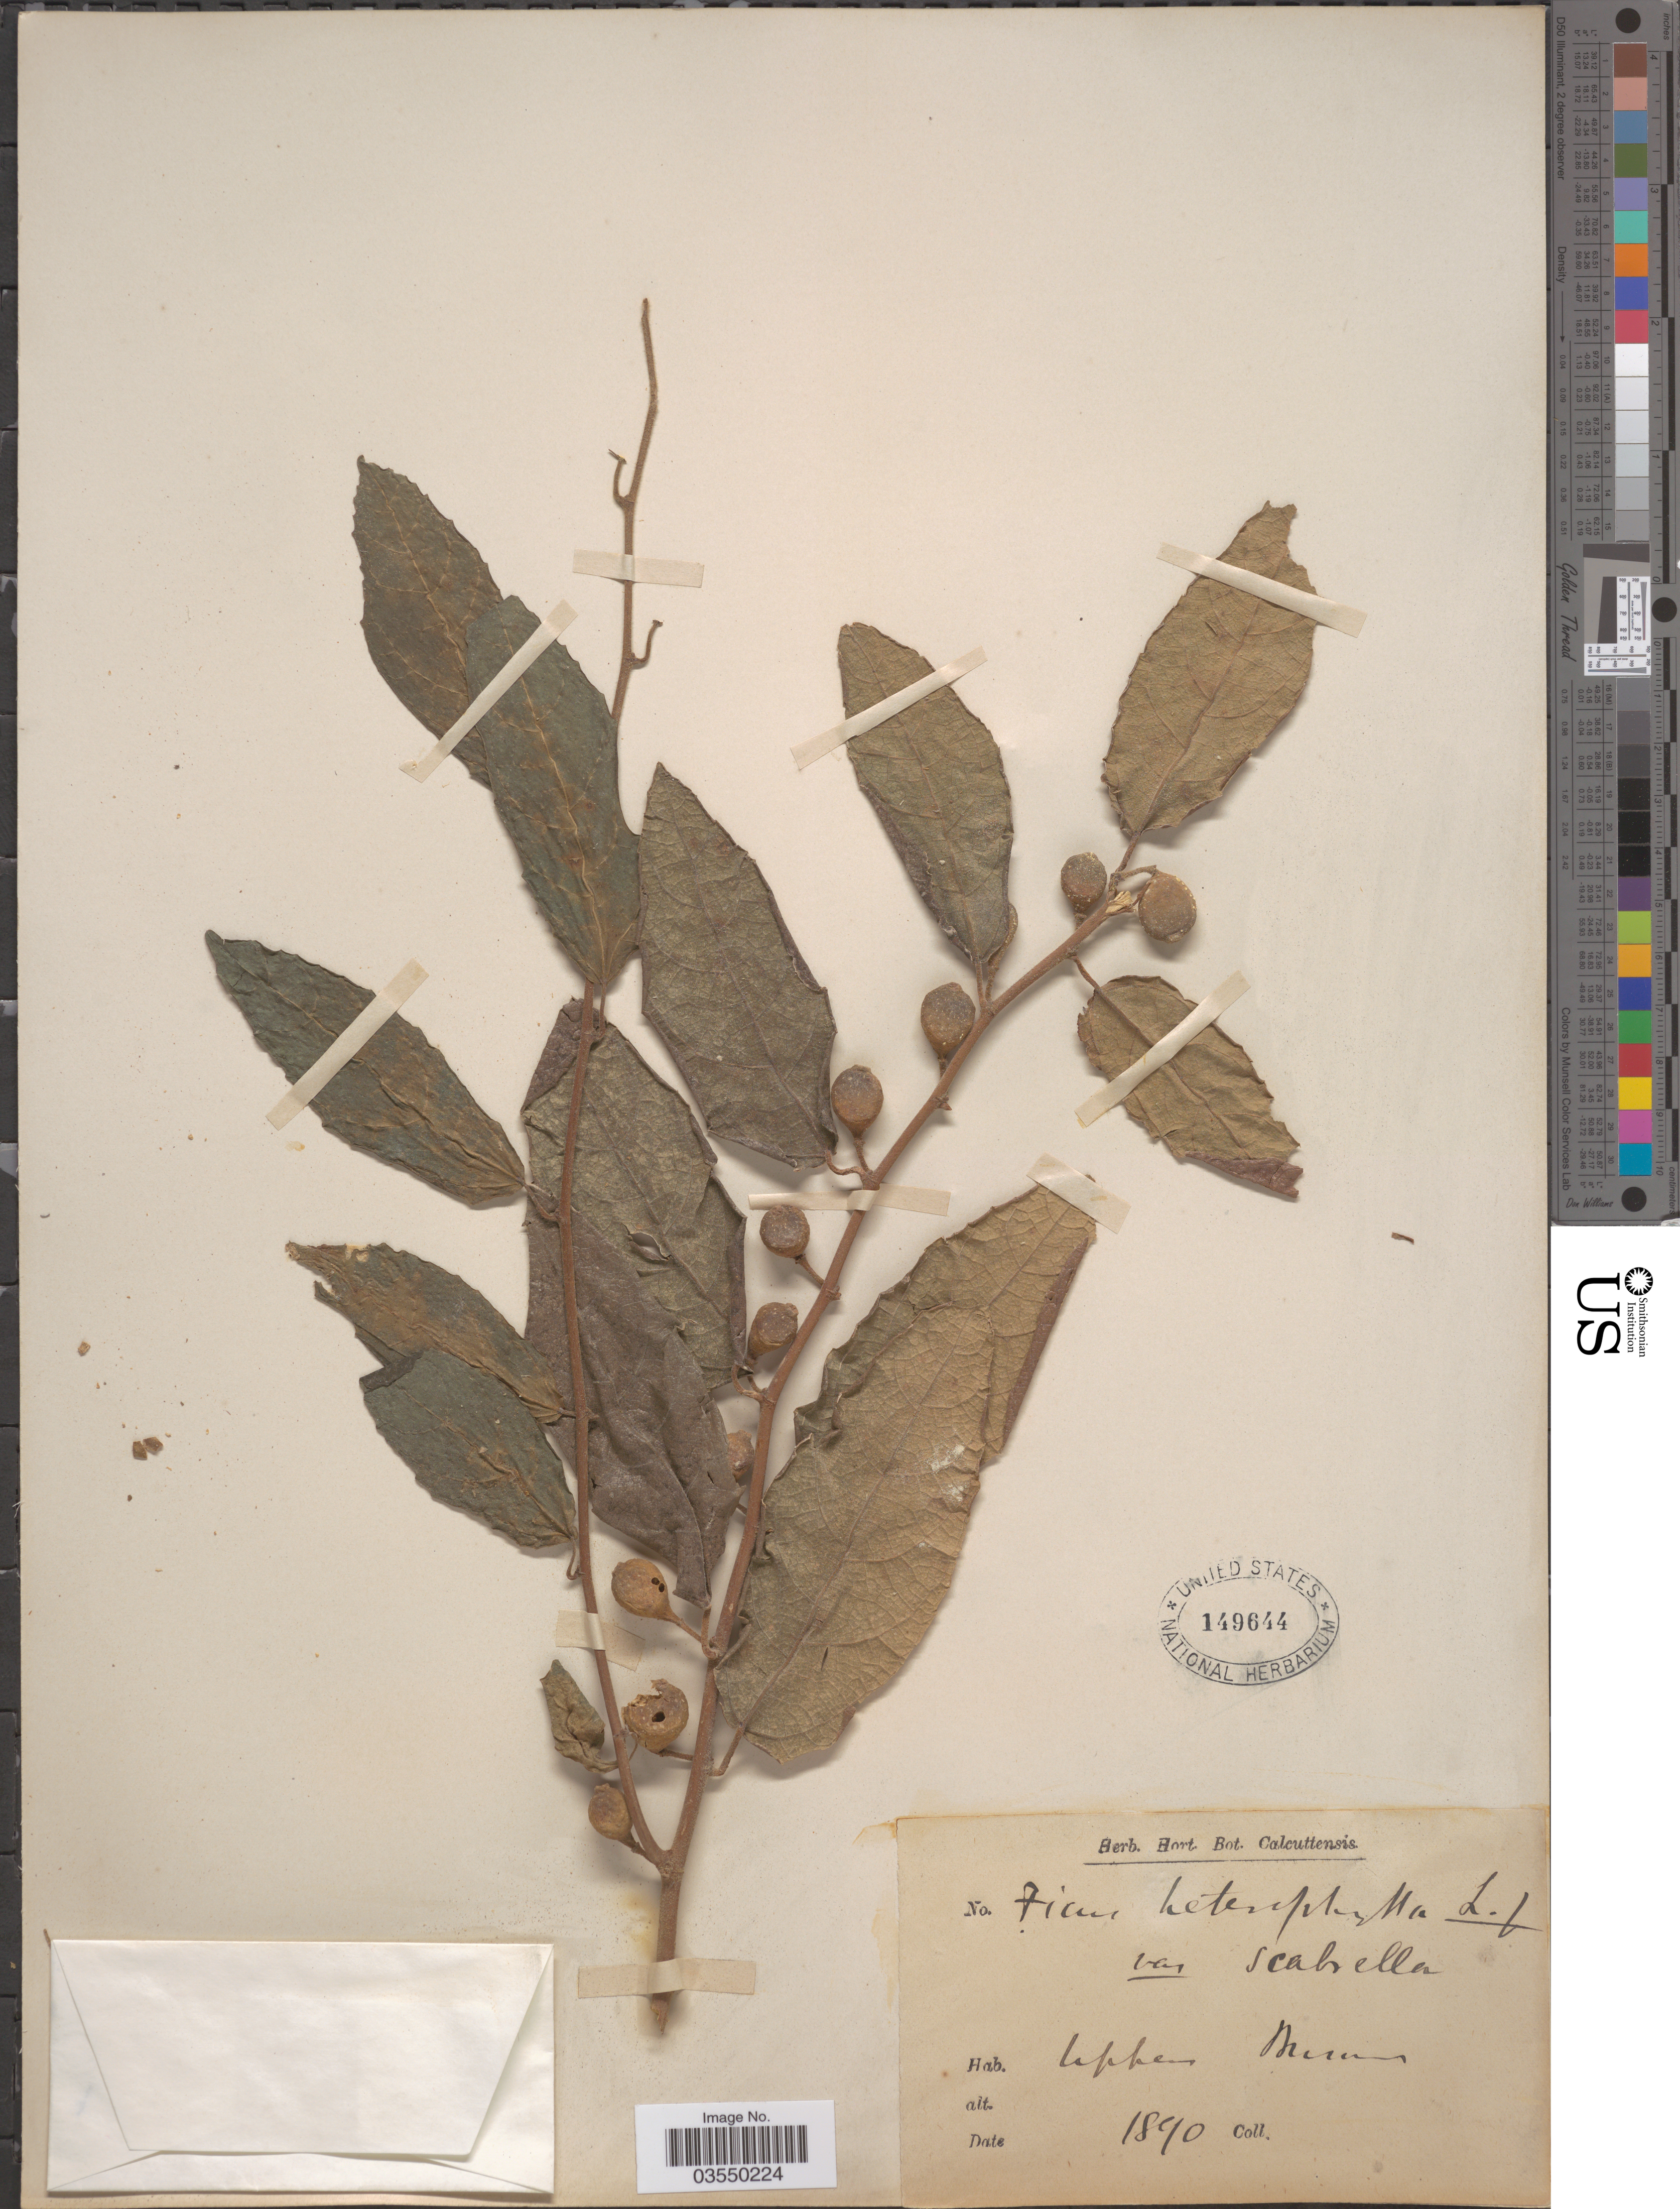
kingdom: Plantae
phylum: Tracheophyta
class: Magnoliopsida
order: Rosales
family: Moraceae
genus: Ficus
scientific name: Ficus heterophylla var. heterophylla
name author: L. f.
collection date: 1890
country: Myanmar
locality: Upper Burma.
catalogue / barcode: US 149644